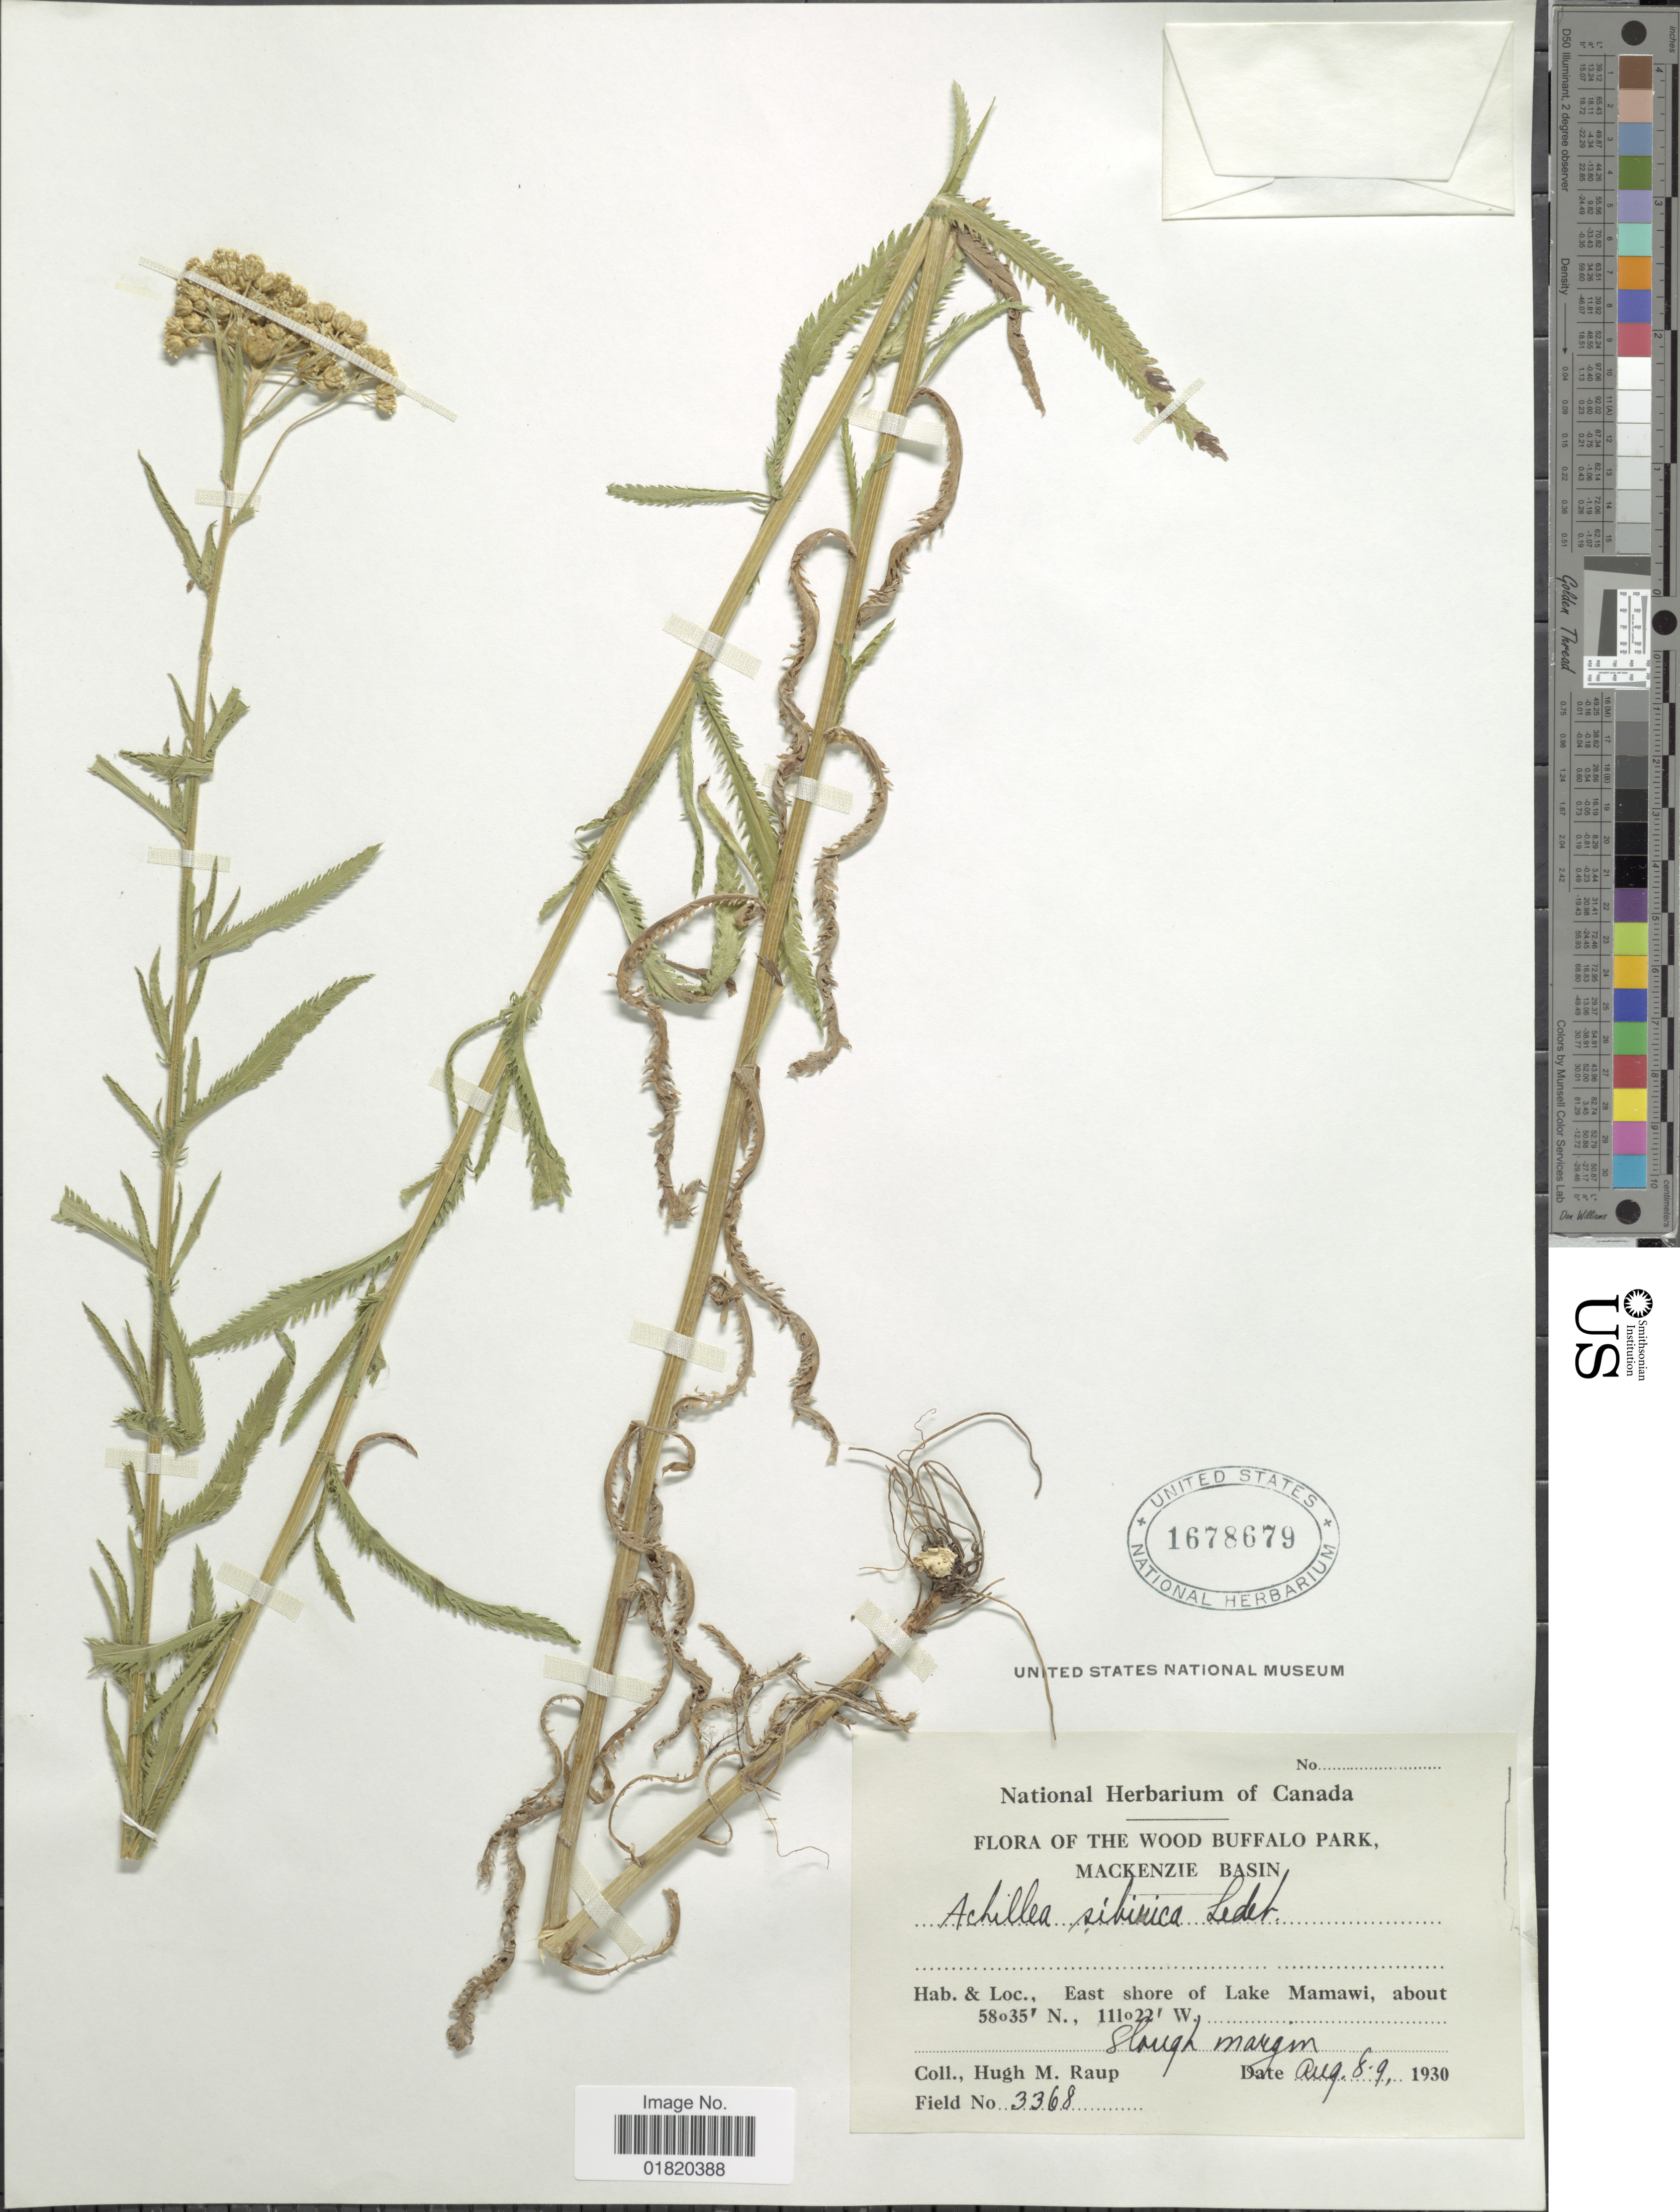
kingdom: Plantae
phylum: Tracheophyta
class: Magnoliopsida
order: Asterales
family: Asteraceae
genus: Achillea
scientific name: Achillea sibirica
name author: Ledeb.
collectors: H. Raup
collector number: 3368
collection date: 1930-08-08/1930-08-09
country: Canada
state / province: Alberta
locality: The Wood Buffalo Park, Mackenzie Basin. East shore of Lake Mamawi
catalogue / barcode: US 1678679